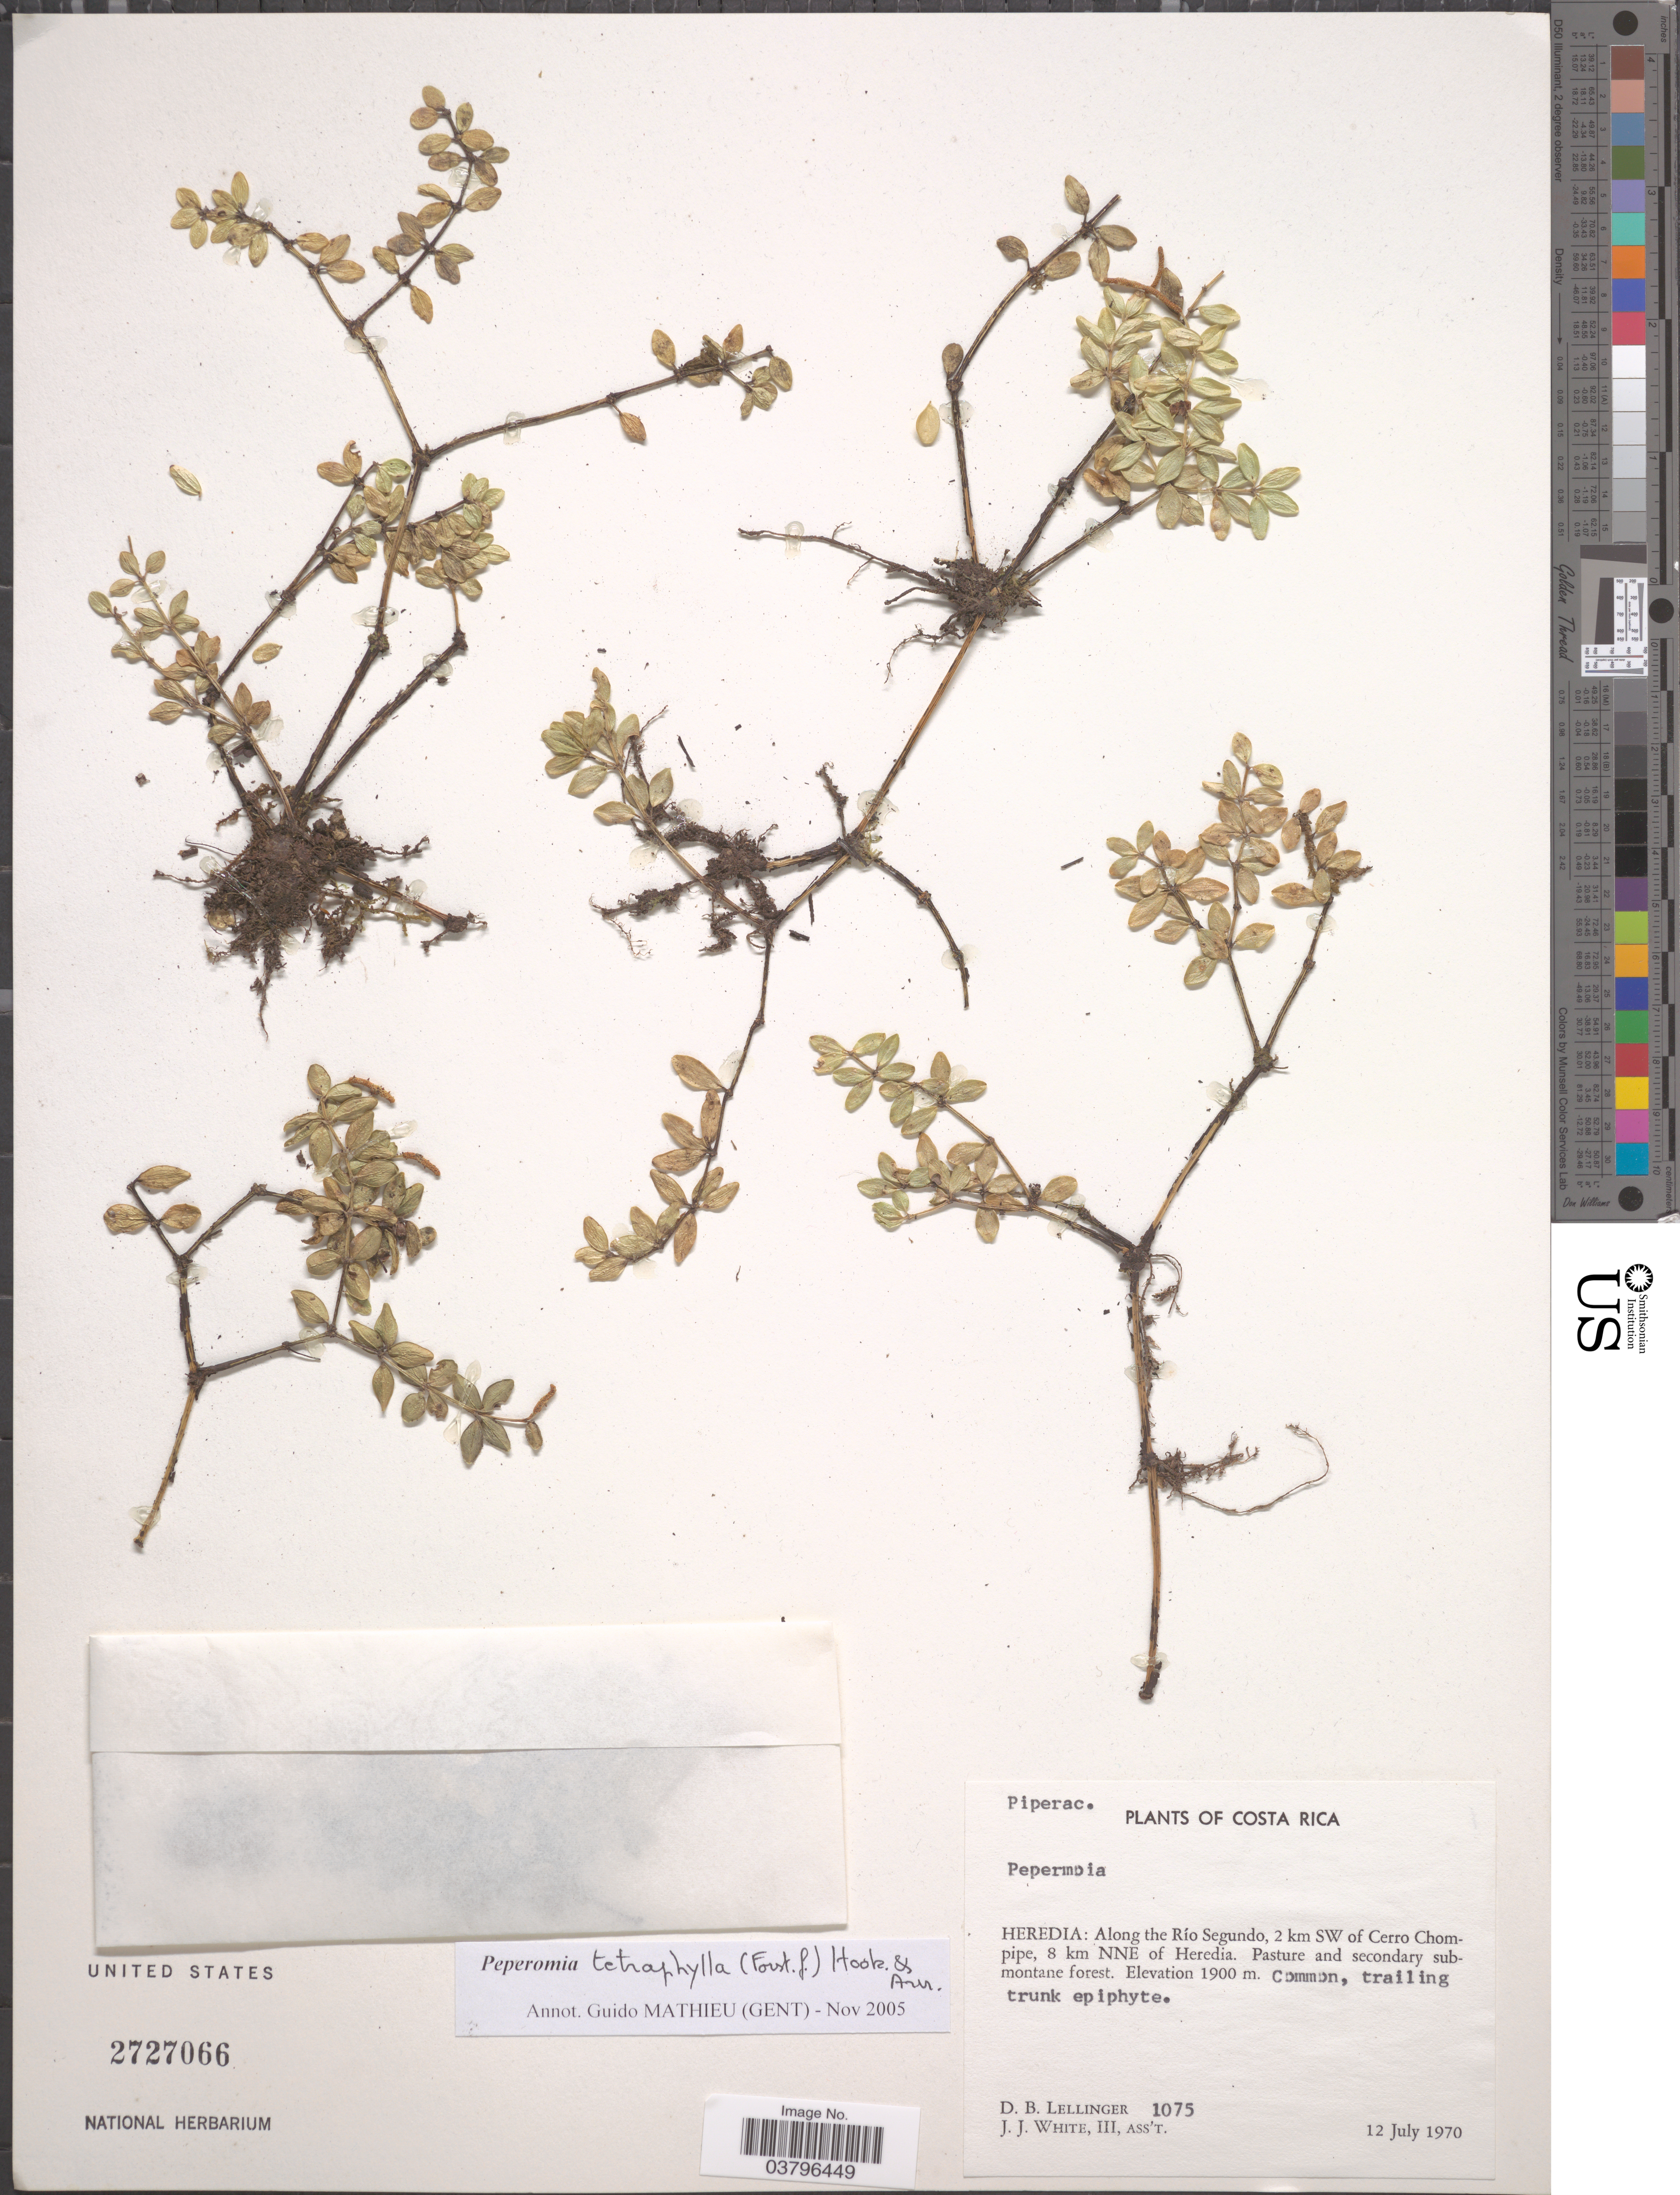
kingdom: Plantae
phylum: Tracheophyta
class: Magnoliopsida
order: Piperales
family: Piperaceae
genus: Peperomia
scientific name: Peperomia tetraphylla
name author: (G. Forst.) Hook. & Arn.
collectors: D. B. Lellinger & J. J. White III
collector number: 1075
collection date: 1970-07-12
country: Costa Rica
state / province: Heredia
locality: Along the Río Segundo, 2 km SW of Cerro Chompipe, 8 km NNE of Heredia.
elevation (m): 1900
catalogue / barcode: US 2727066